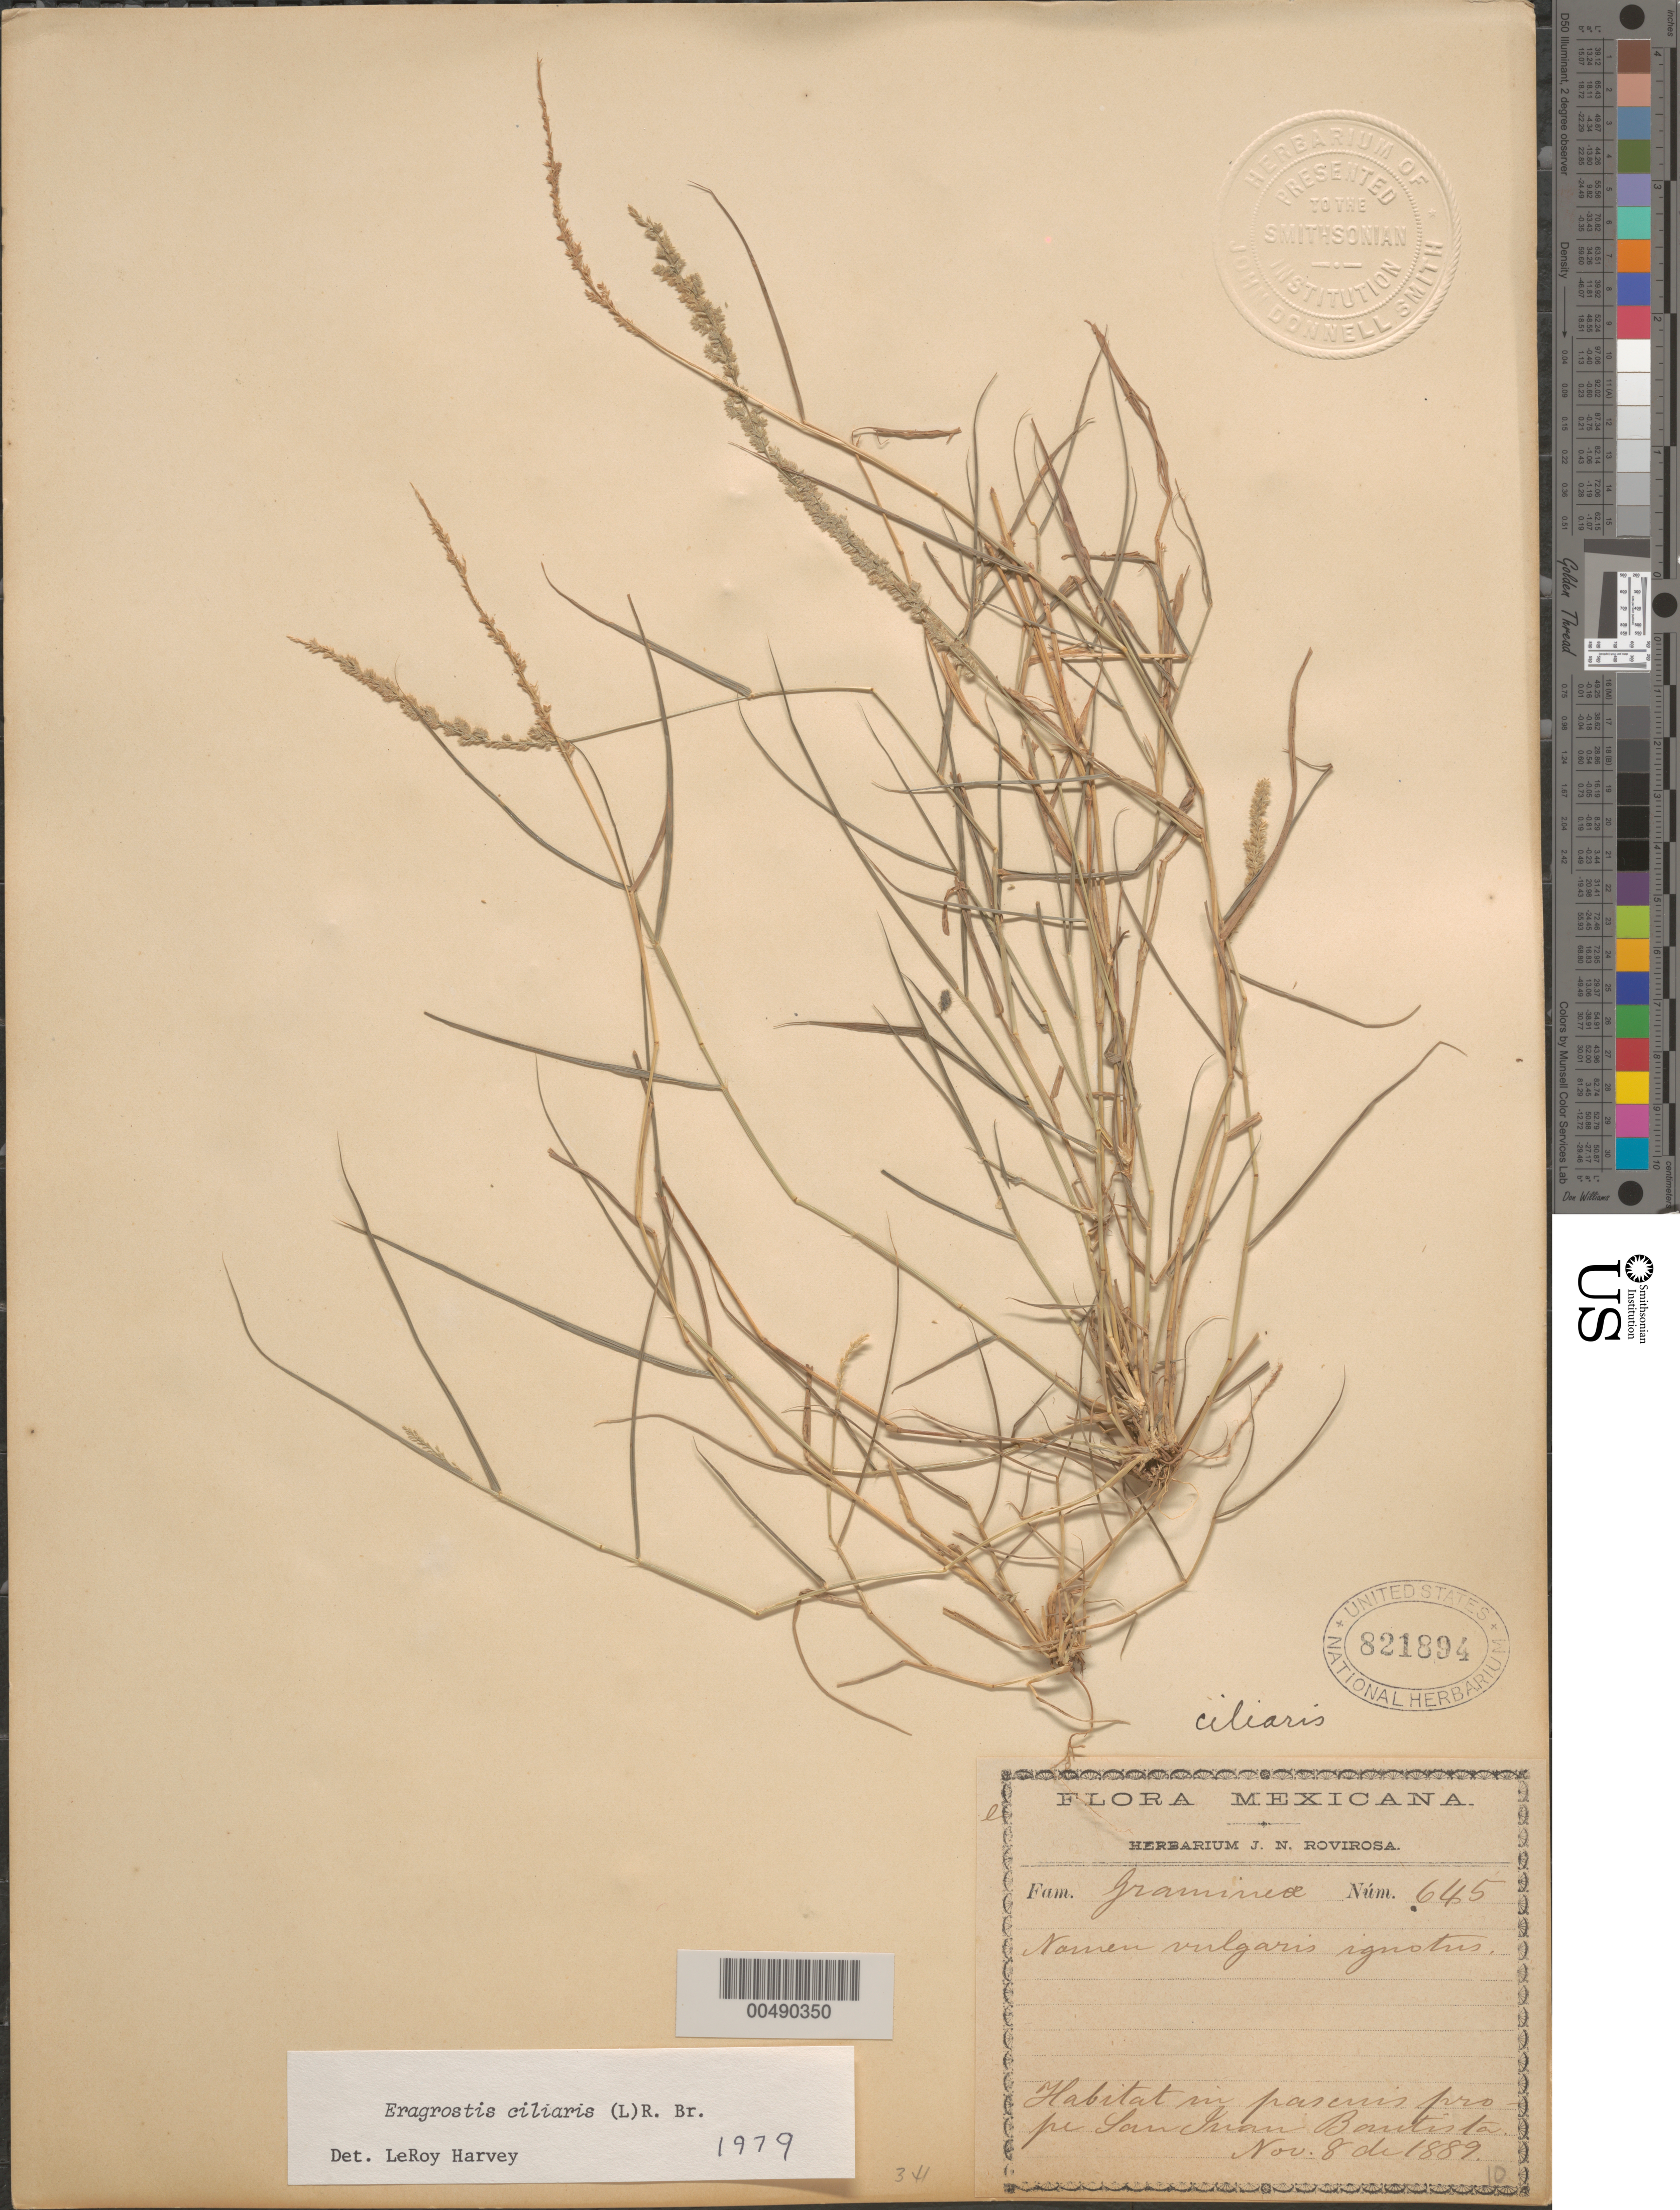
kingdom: Plantae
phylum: Tracheophyta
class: Liliopsida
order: Poales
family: Poaceae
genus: Eragrostis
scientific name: Eragrostis ciliaris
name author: (L.) R. Br.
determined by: Harvey, L.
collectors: ex herb. J.N. Rovirosa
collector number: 645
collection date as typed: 8 Nov 1889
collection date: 1889-11-08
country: Mexico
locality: San Juan Bautista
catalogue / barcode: US 821894